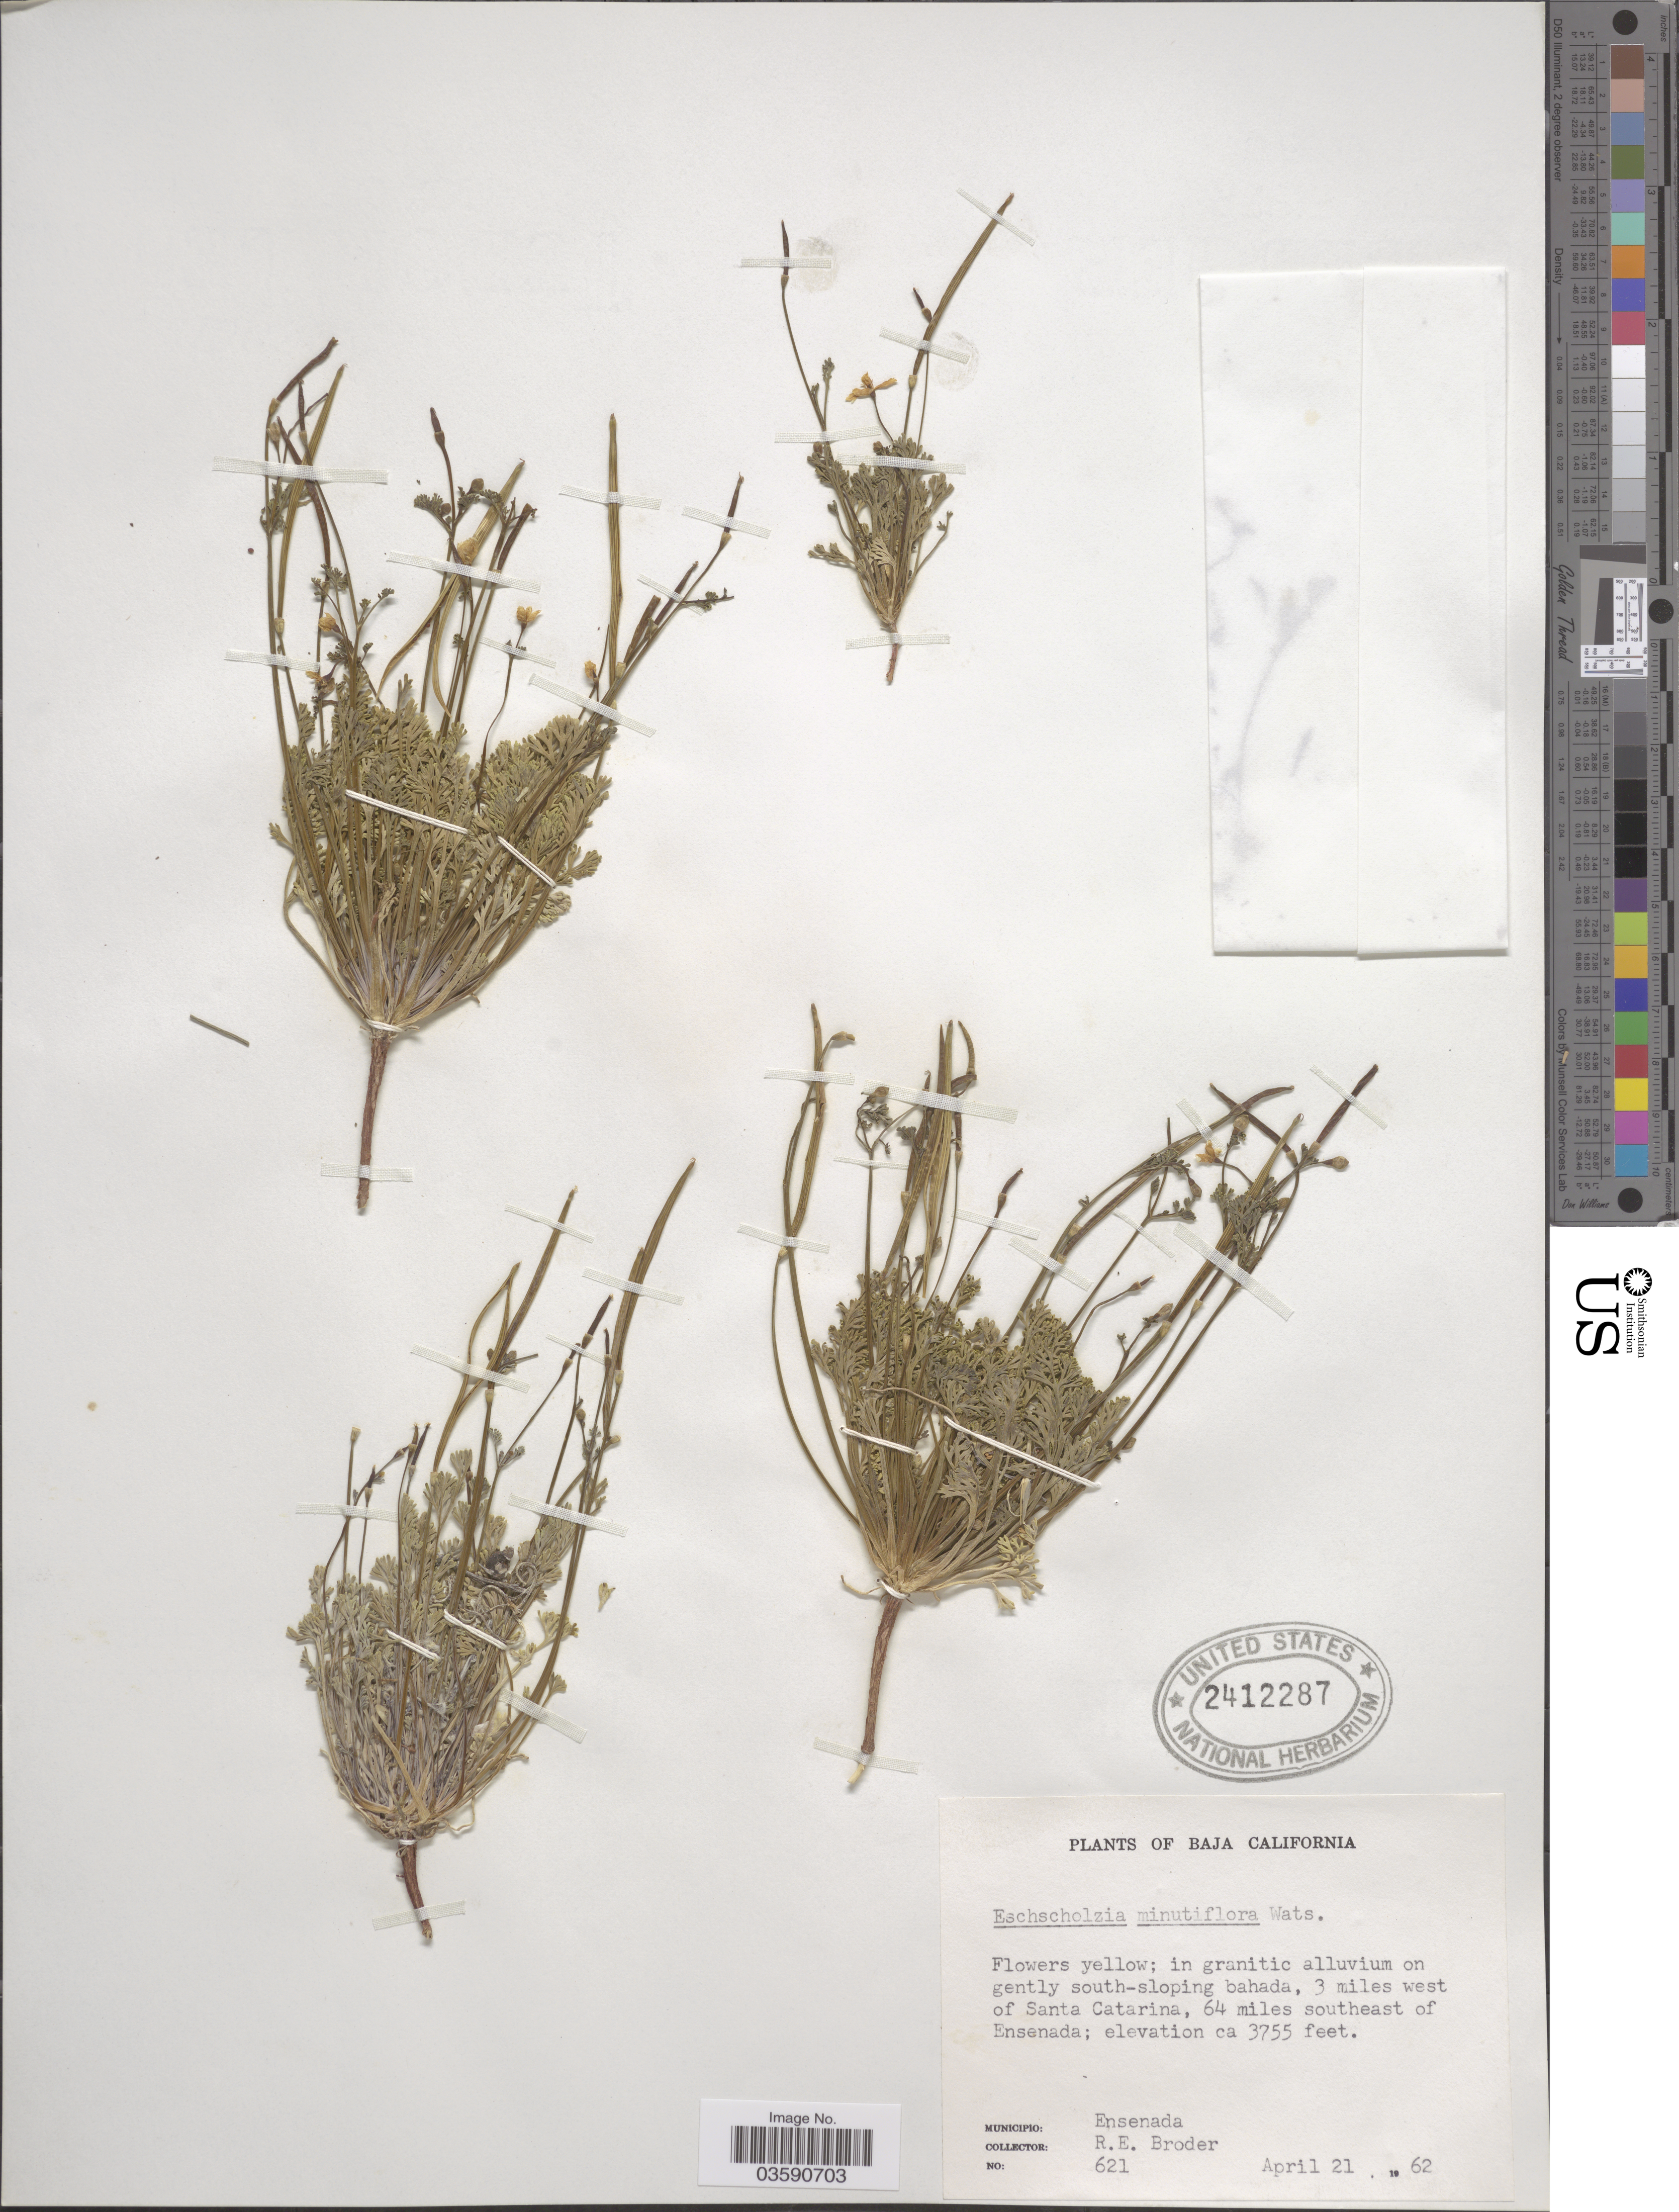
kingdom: Plantae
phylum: Tracheophyta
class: Magnoliopsida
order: Ranunculales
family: Papaveraceae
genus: Eschscholzia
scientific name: Eschscholzia minutiflora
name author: S. Watson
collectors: R. Broder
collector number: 621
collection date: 1962-05-21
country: Mexico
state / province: Baja California Norte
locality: In granitic alluvium on gently south-sloping bahada, 3 miles west of Santa Catarina, 64 miles southeast of Ensenada. Municipio: Ensenada.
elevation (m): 1145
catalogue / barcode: US 2412287